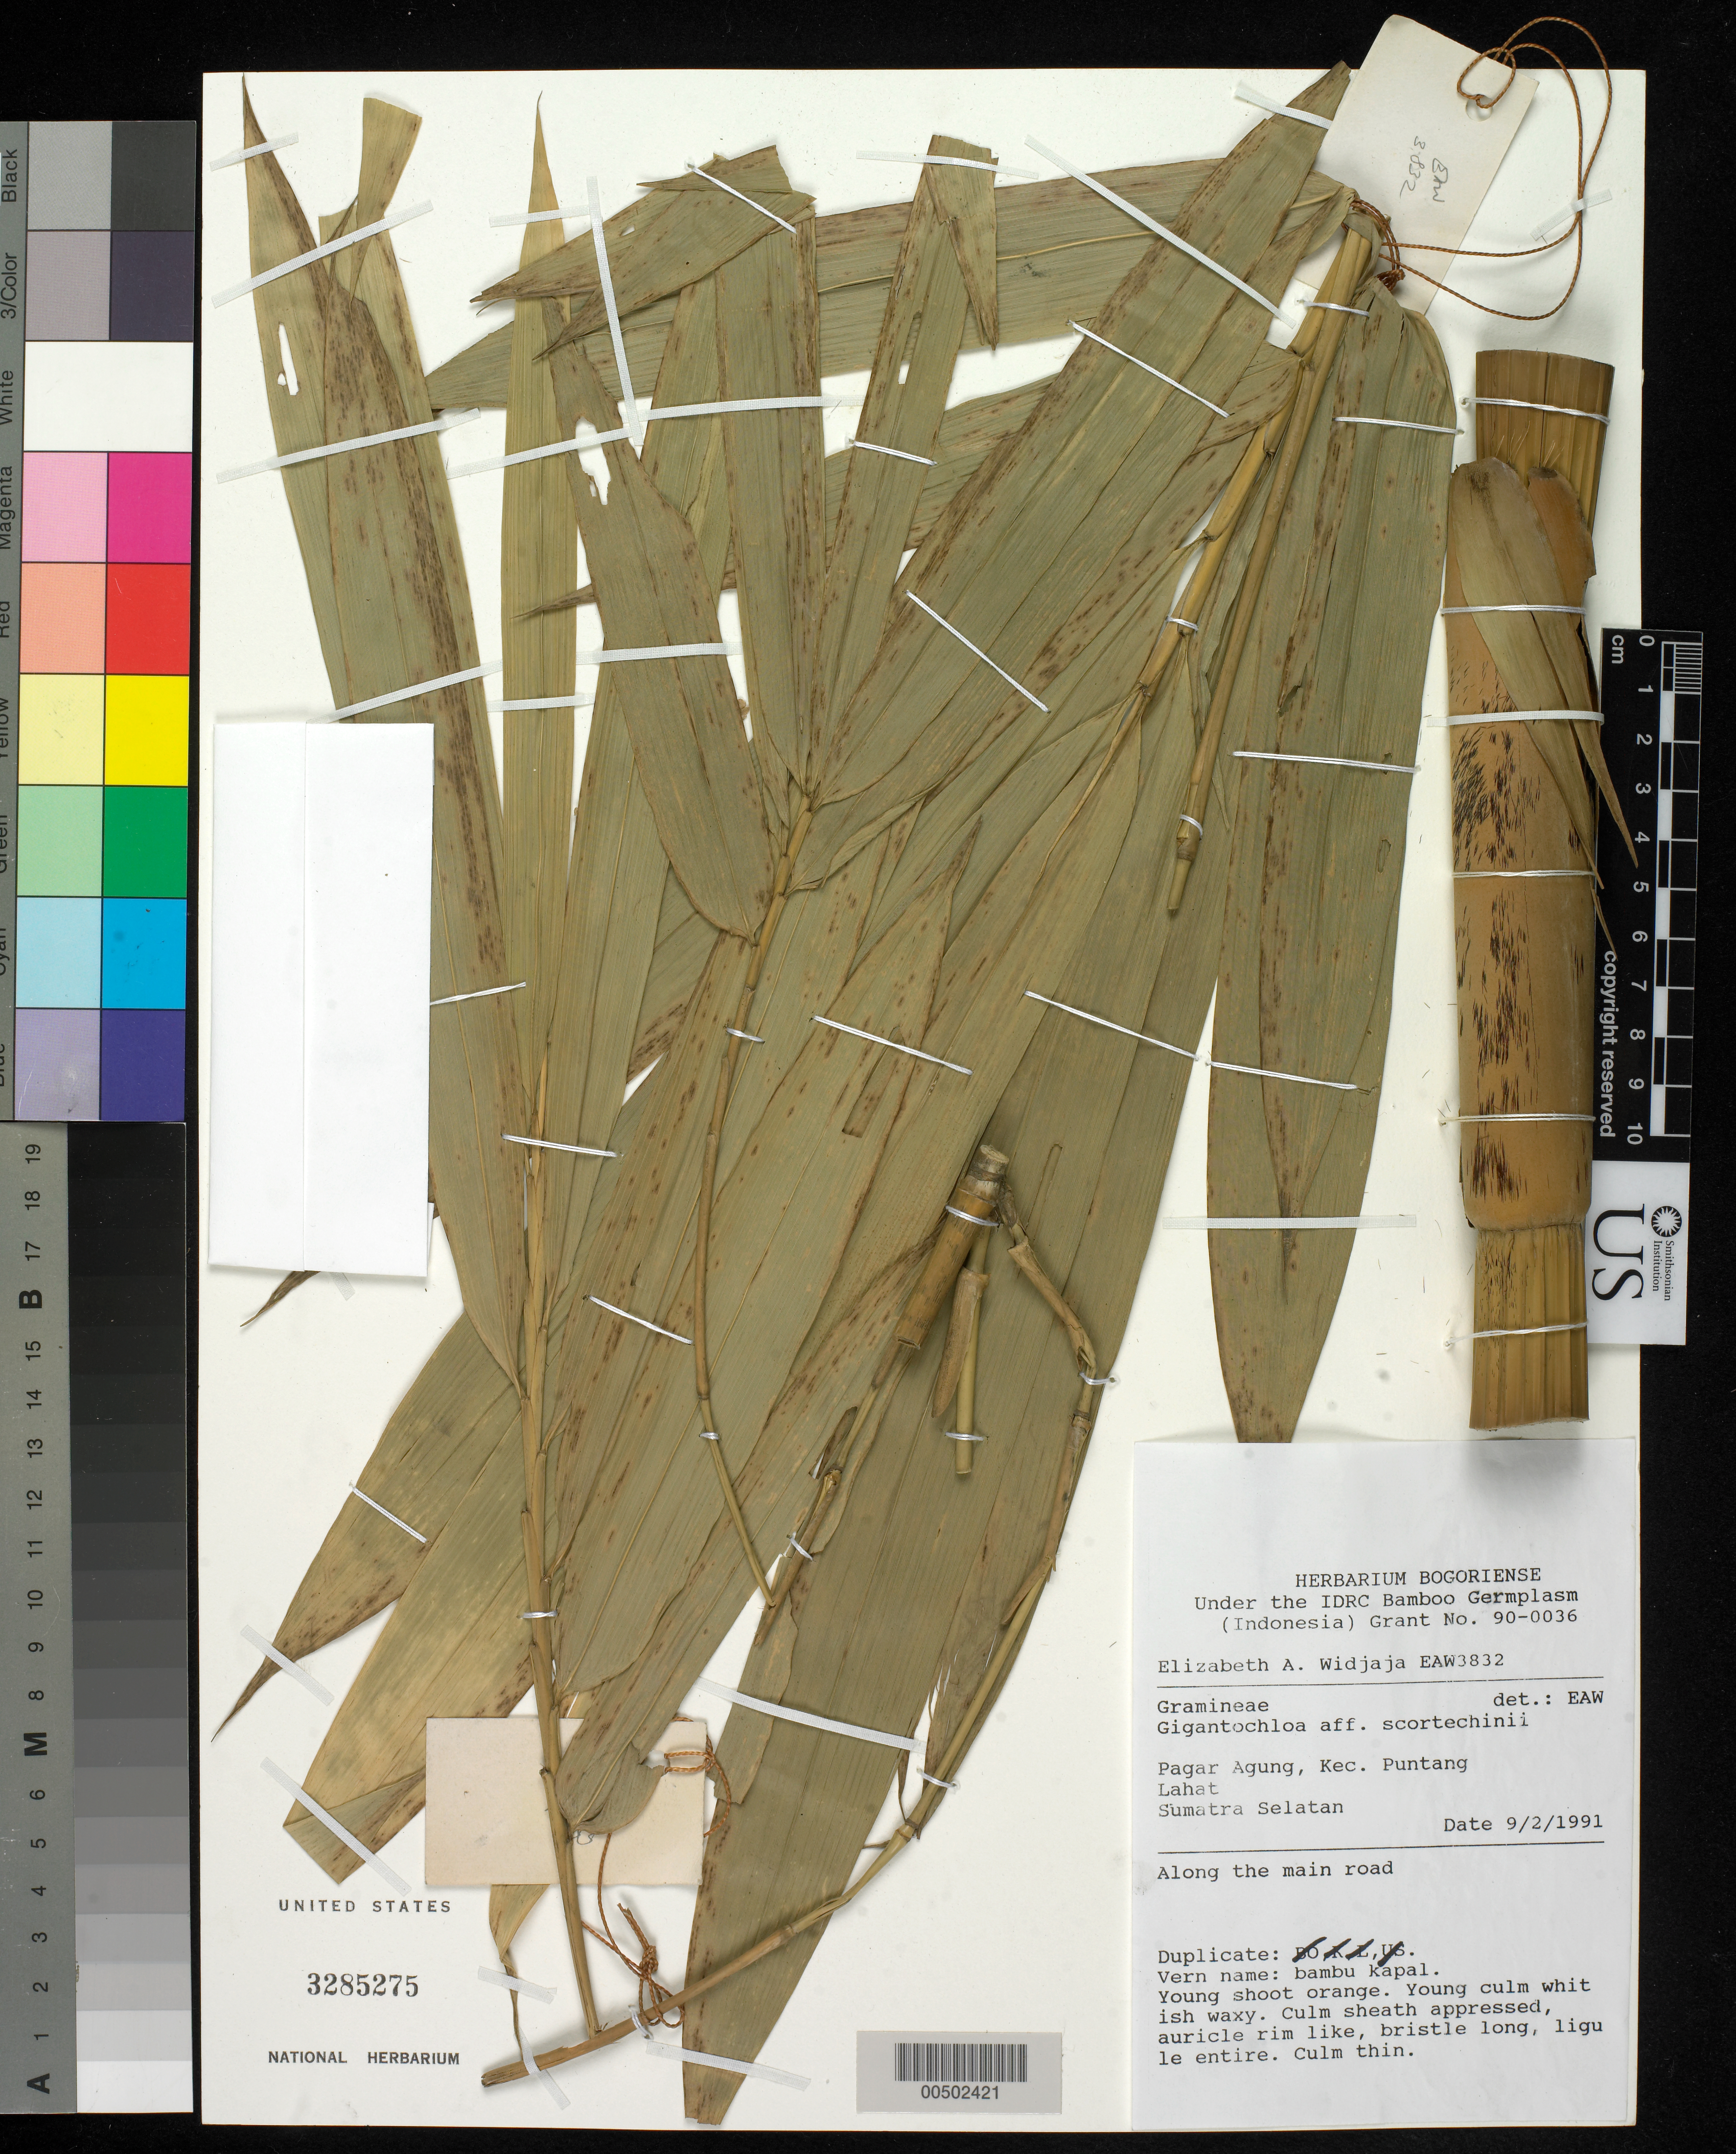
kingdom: Plantae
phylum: Tracheophyta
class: Liliopsida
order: Poales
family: Poaceae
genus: Gigantochloa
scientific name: Gigantochloa scortechinii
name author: Gamble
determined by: Widjaja, E. A.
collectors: E. A. Widjaja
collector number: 3832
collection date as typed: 09 Feb 1991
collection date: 1991-02-09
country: Indonesia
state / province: Sulawesi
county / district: Sulawesi Selatan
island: Sulawesi [Celebes]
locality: Pagar agung, kec. puntang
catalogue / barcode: US 3285275